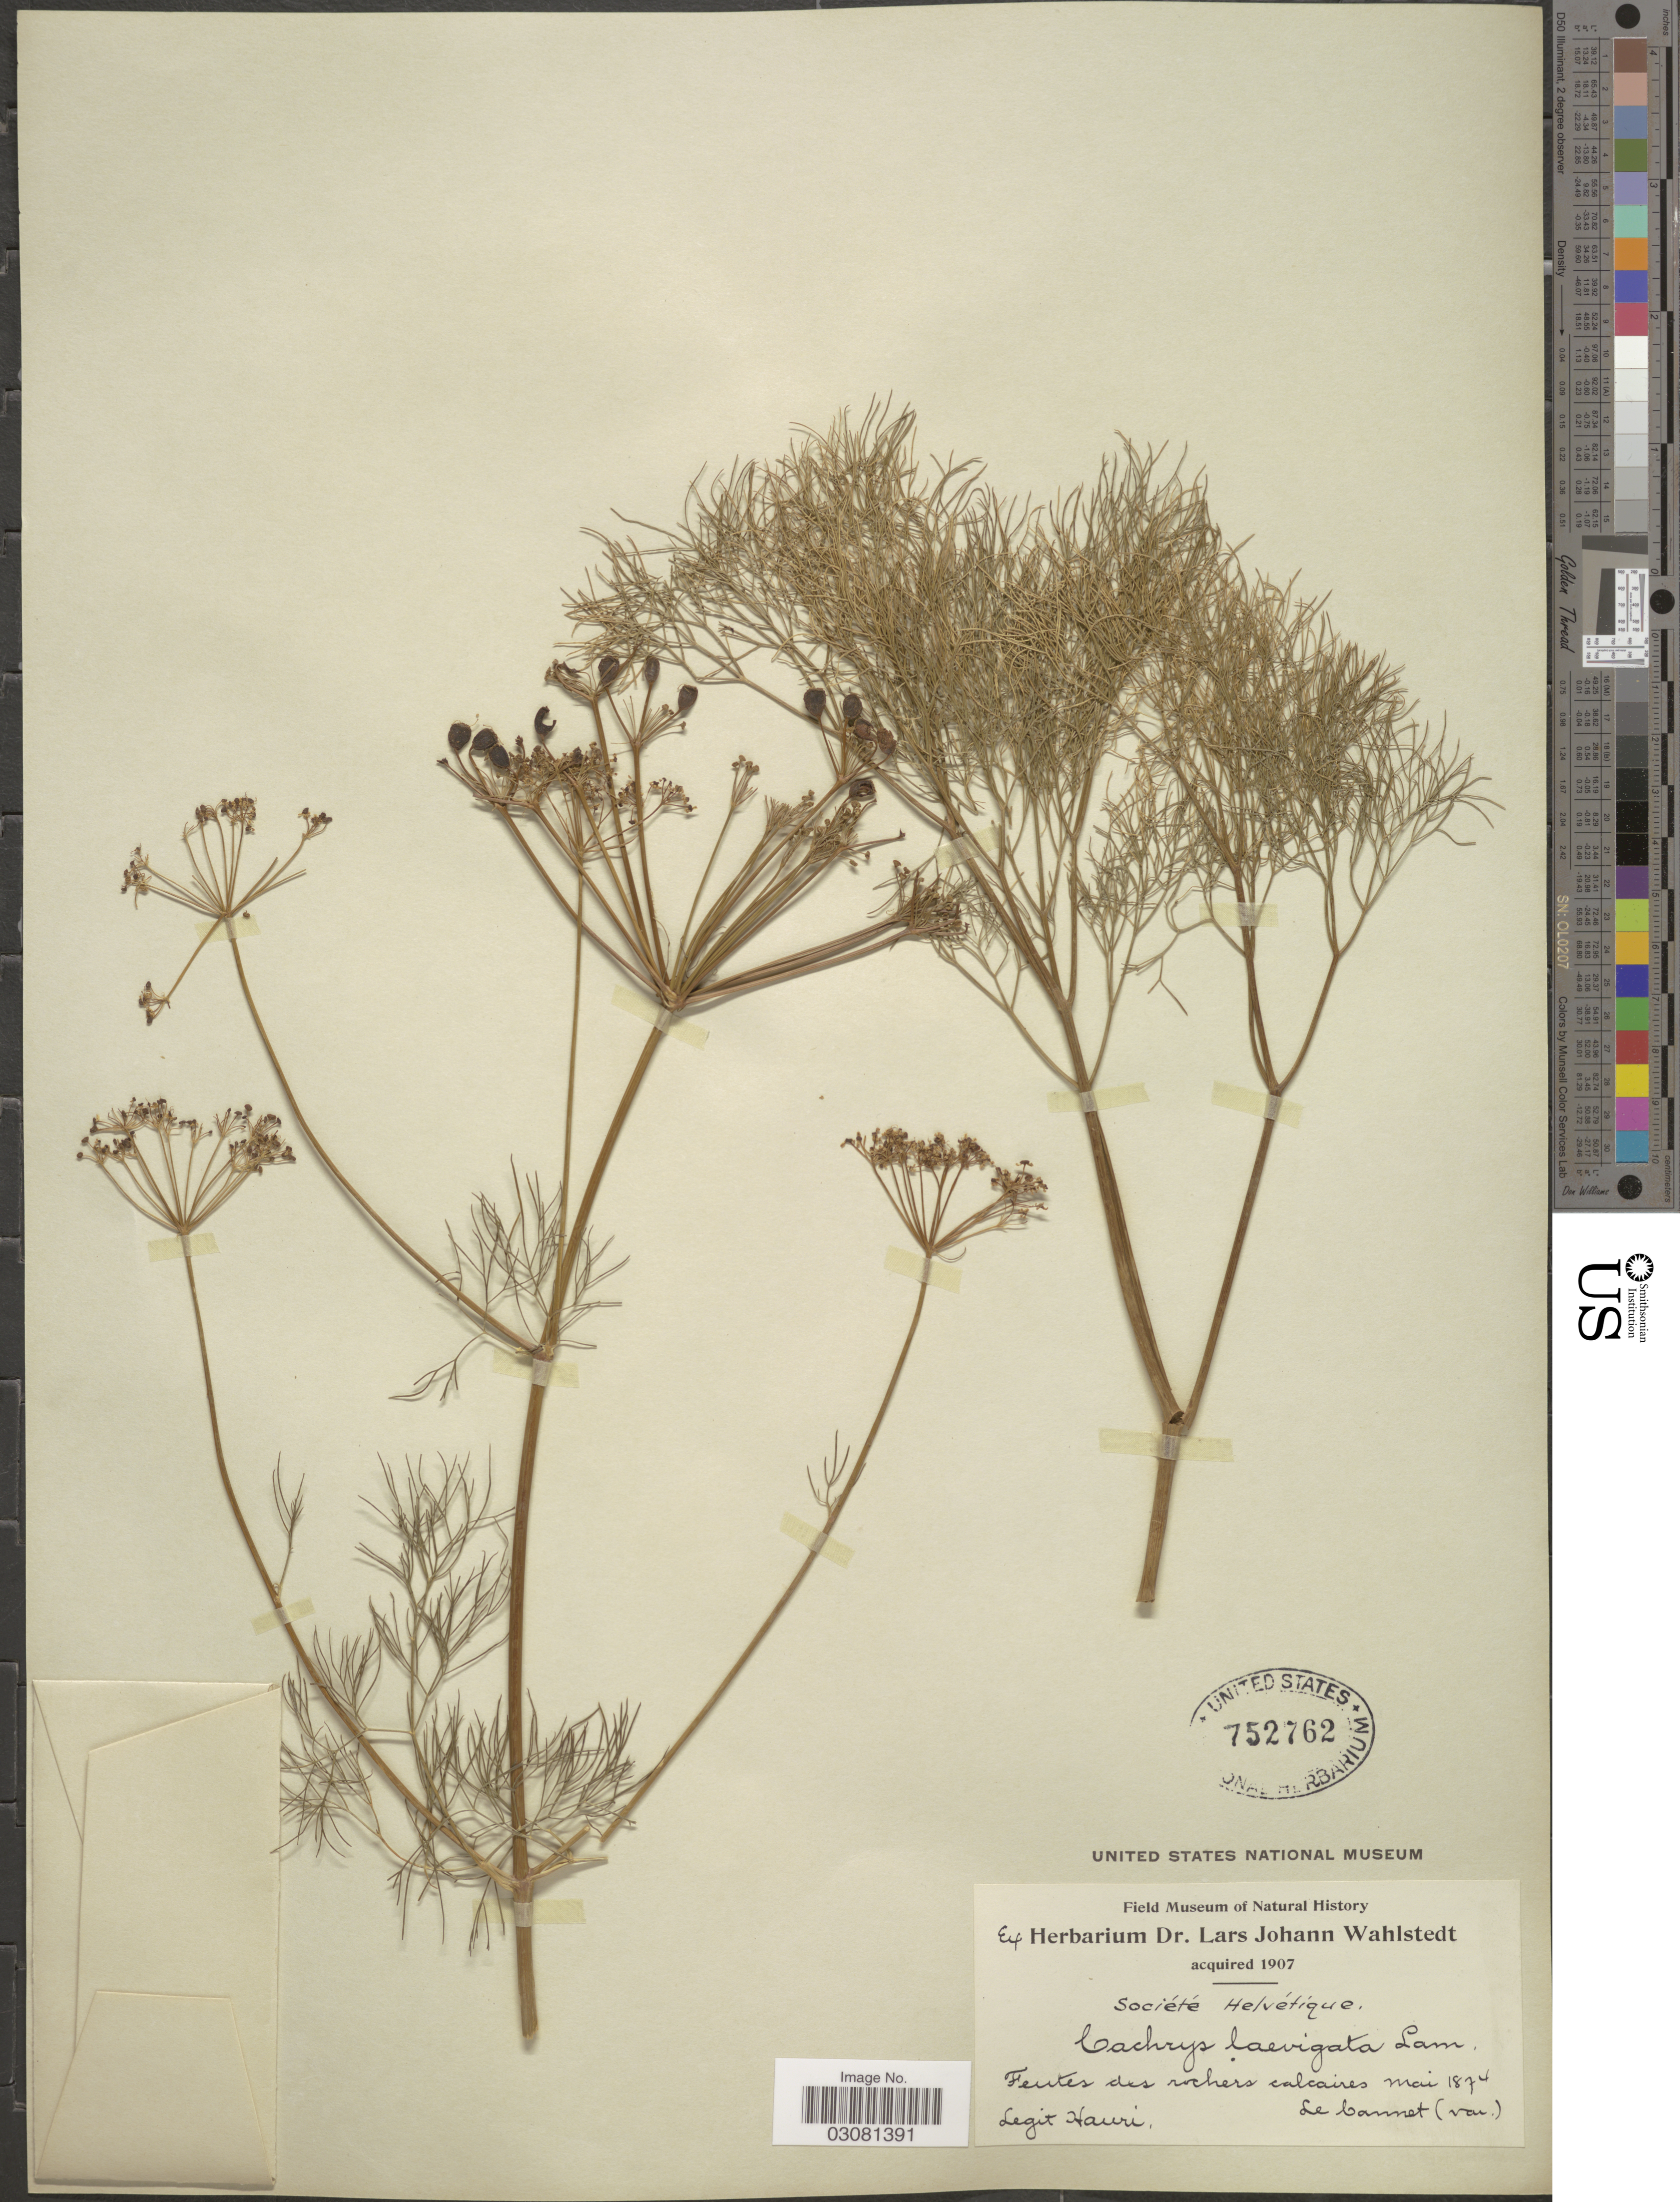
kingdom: Plantae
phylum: Tracheophyta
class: Magnoliopsida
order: Apiales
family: Apiaceae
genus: Cachrys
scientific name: Cachrys laevigata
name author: Lam.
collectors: Hauri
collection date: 1874-05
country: Switzerland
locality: Sociéte Hélvétique. Feutes des rochers calcaires.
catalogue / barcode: US 752762